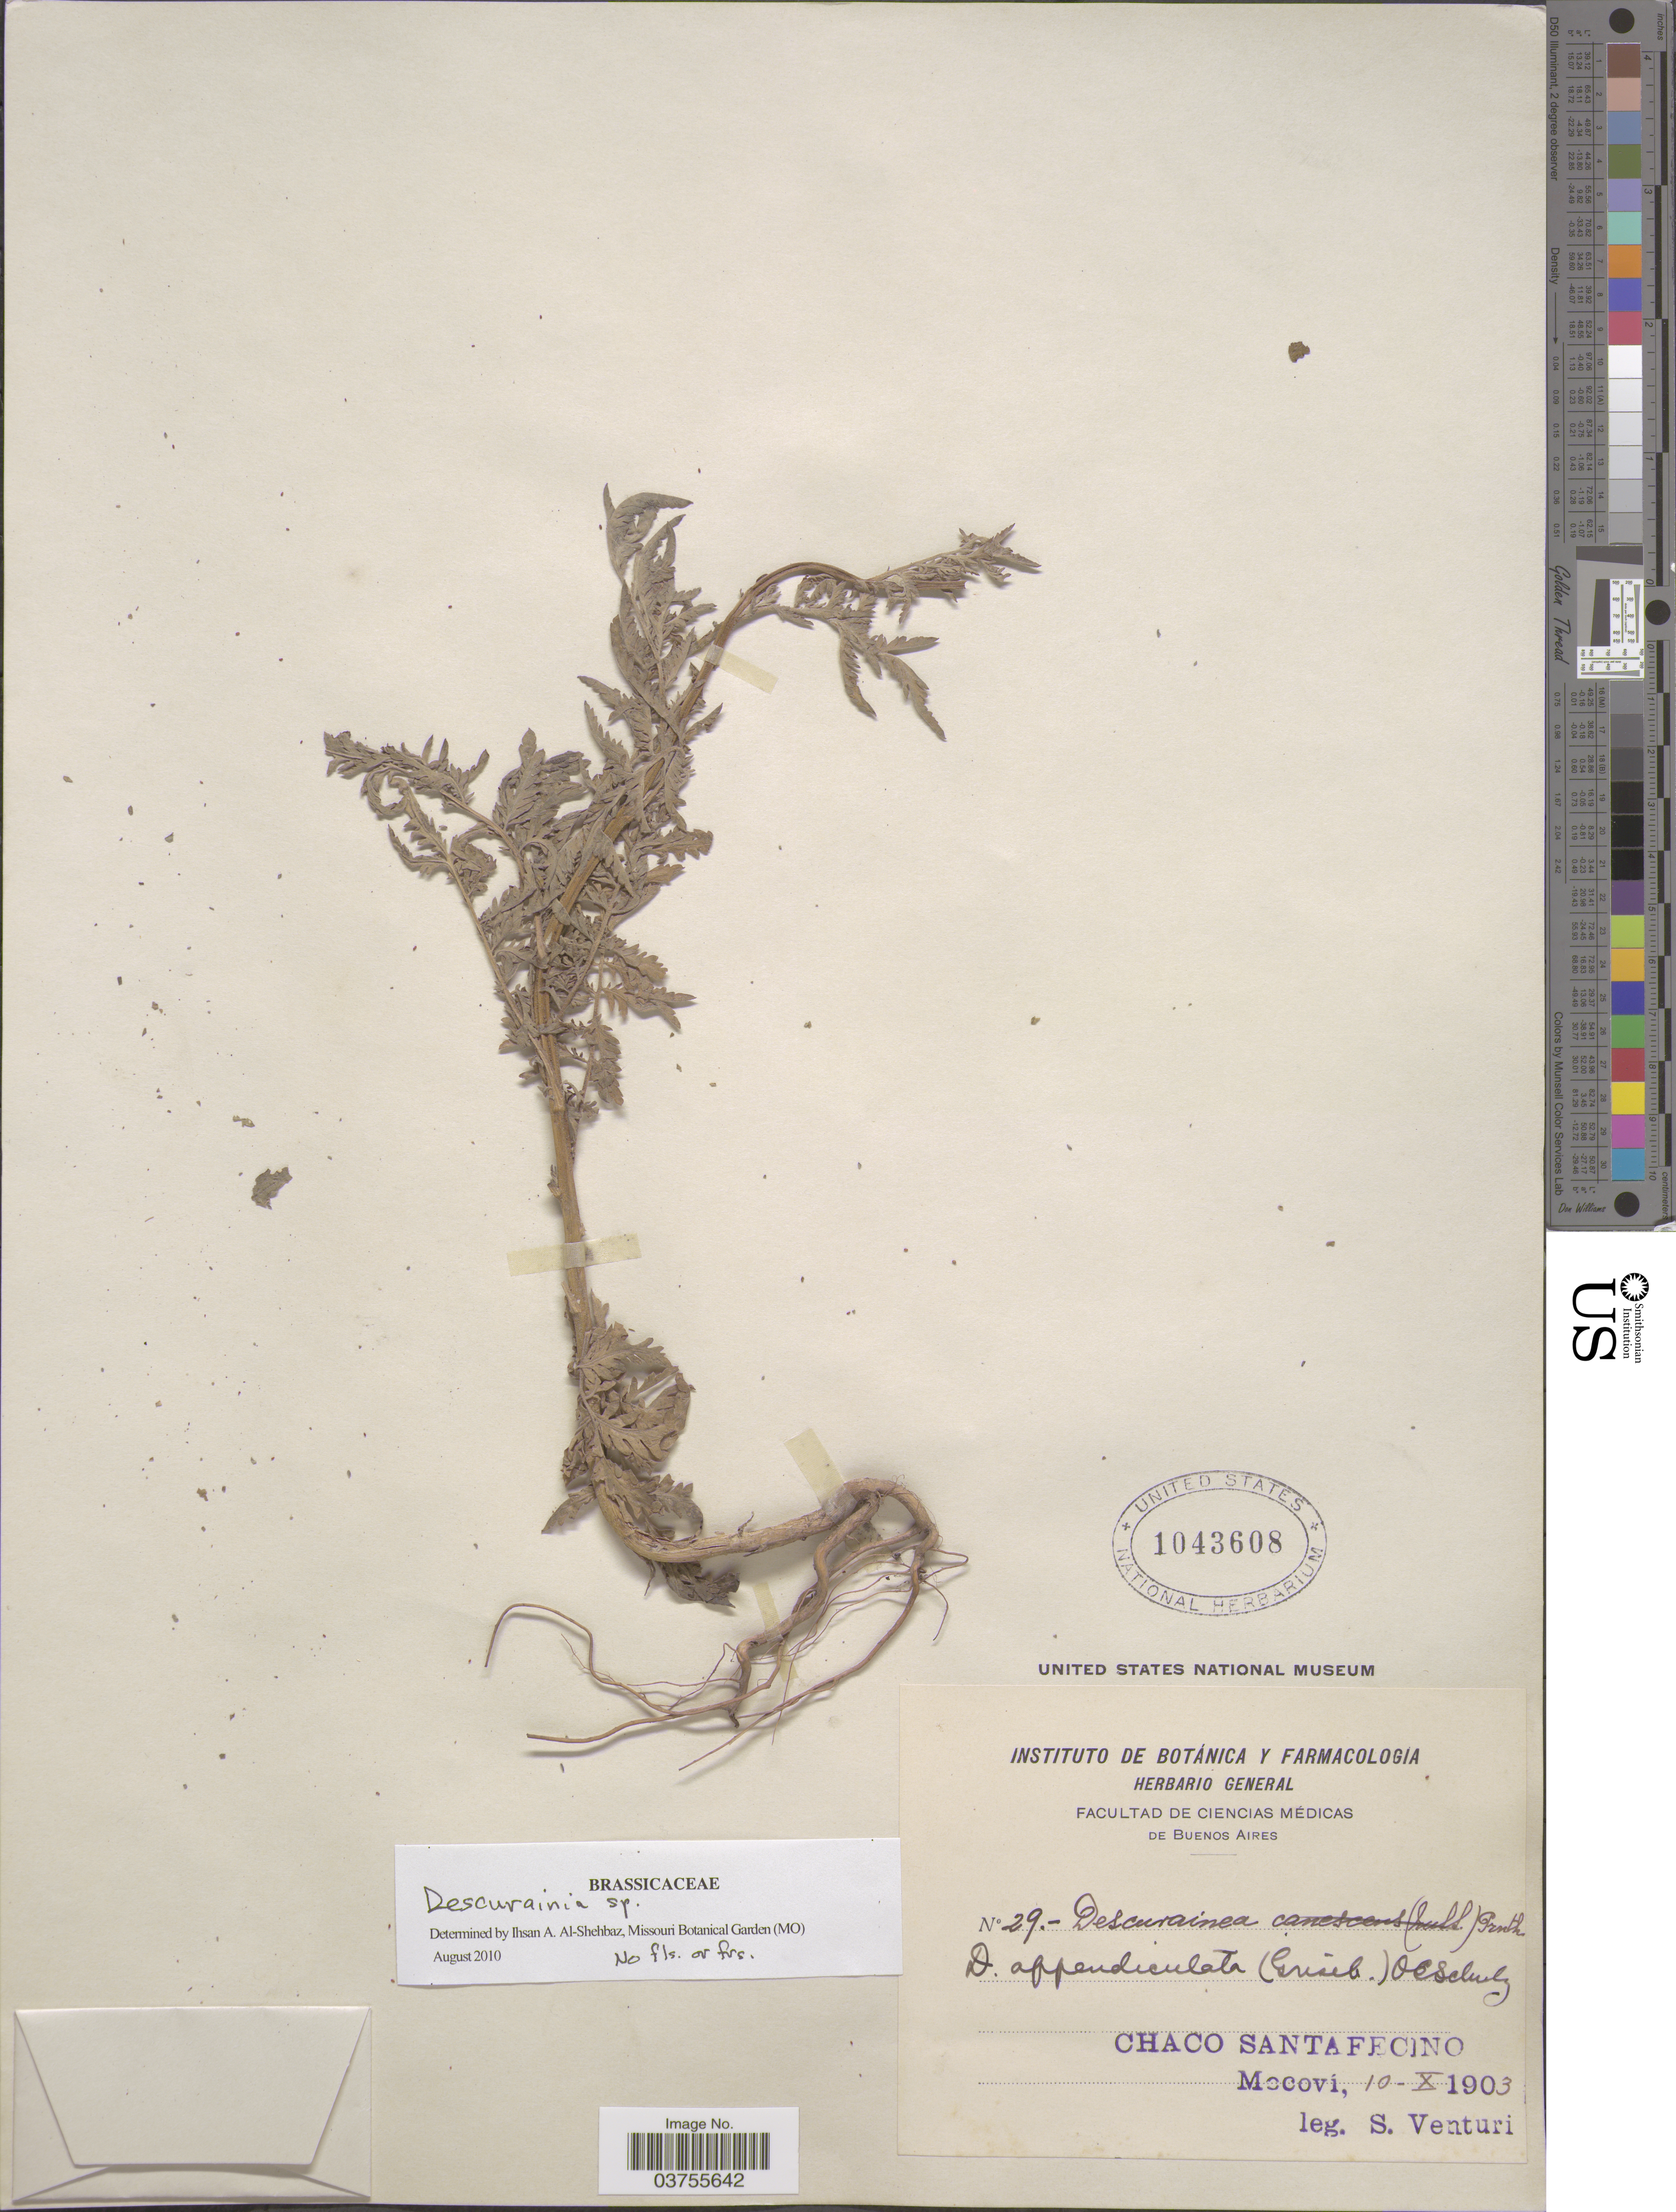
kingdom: Plantae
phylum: Tracheophyta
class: Magnoliopsida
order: Brassicales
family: Brassicaceae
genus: Descurainia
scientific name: Descurainia sp.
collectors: S. Venturi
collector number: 29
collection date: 1903-10-10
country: Argentina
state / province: Chaco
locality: Chaco Santa Fecino, Mocovi.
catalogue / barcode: US 1043608